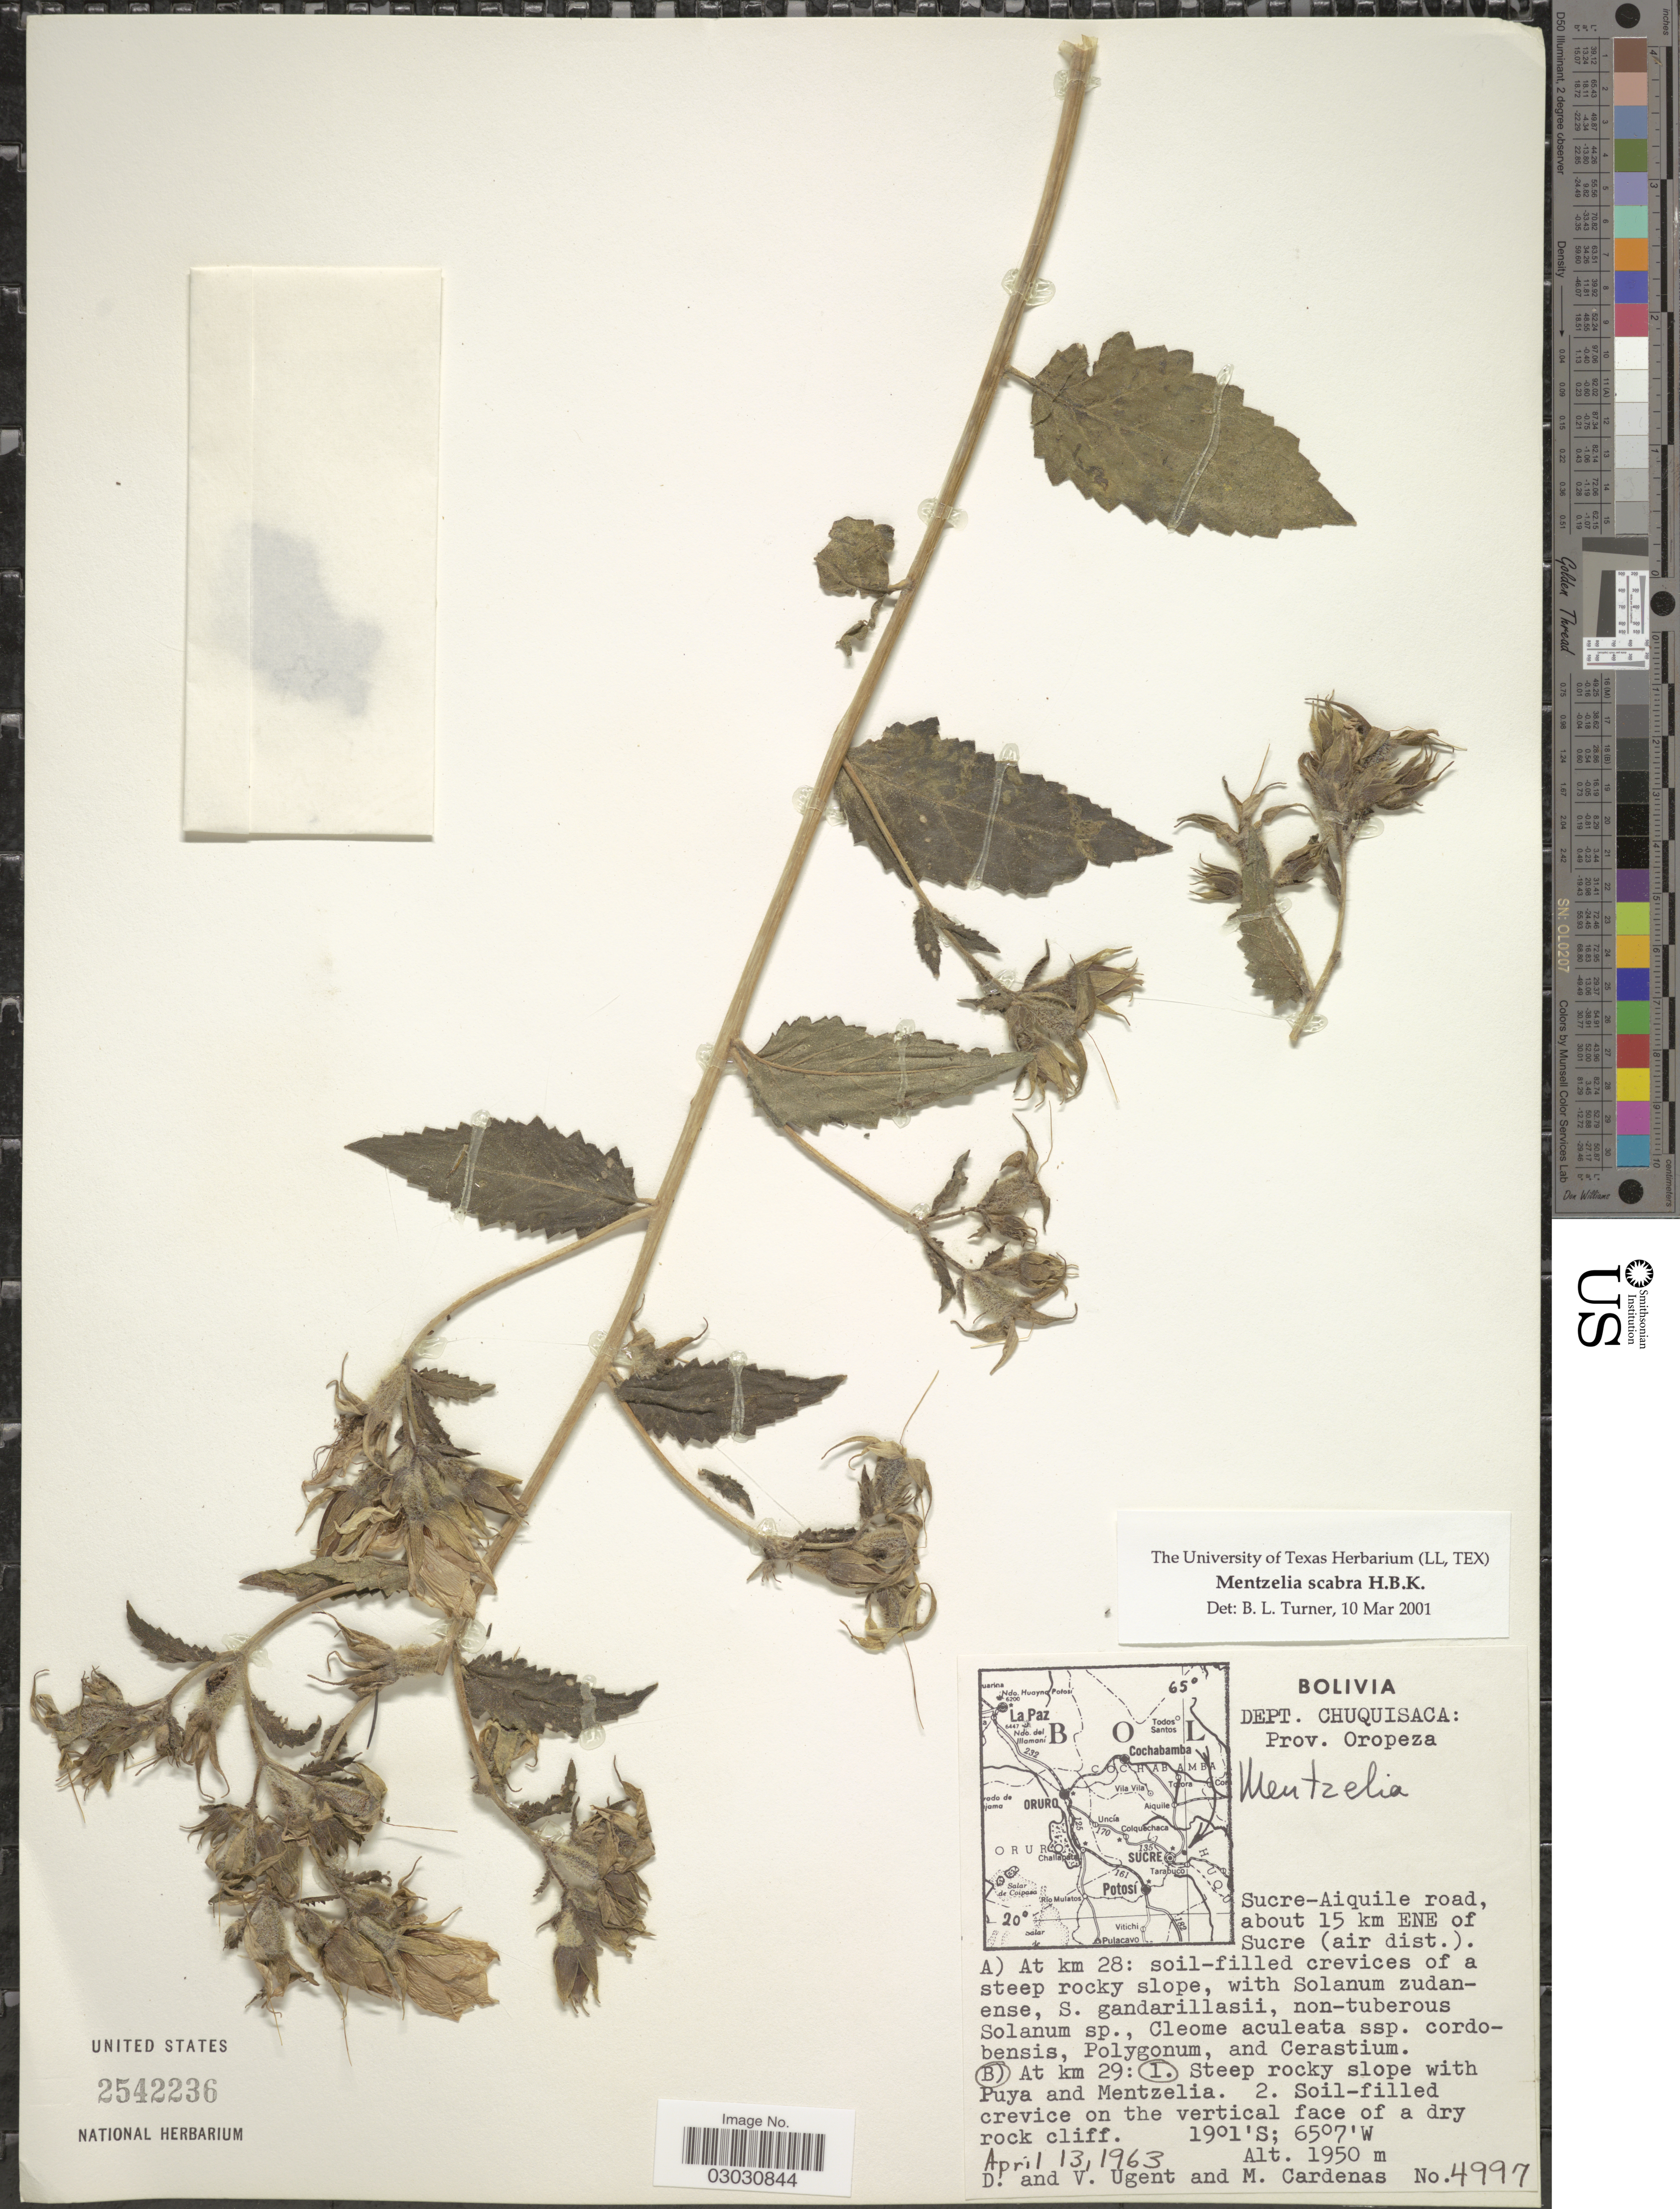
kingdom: Plantae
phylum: Tracheophyta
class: Magnoliopsida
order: Cornales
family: Loasaceae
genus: Mentzelia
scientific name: Mentzelia scabra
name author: Kunth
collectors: D. Ugent, V. Ugent & M. Cárdenas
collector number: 4997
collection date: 1963-04-13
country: Bolivia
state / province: Chuquisaca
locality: Dept. Chuquisaca: Prov. Oropeza. Sucre-Aiquile road, about 15 km ENE of Sucre (air dist.). At km 29.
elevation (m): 1950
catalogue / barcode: US 2542236